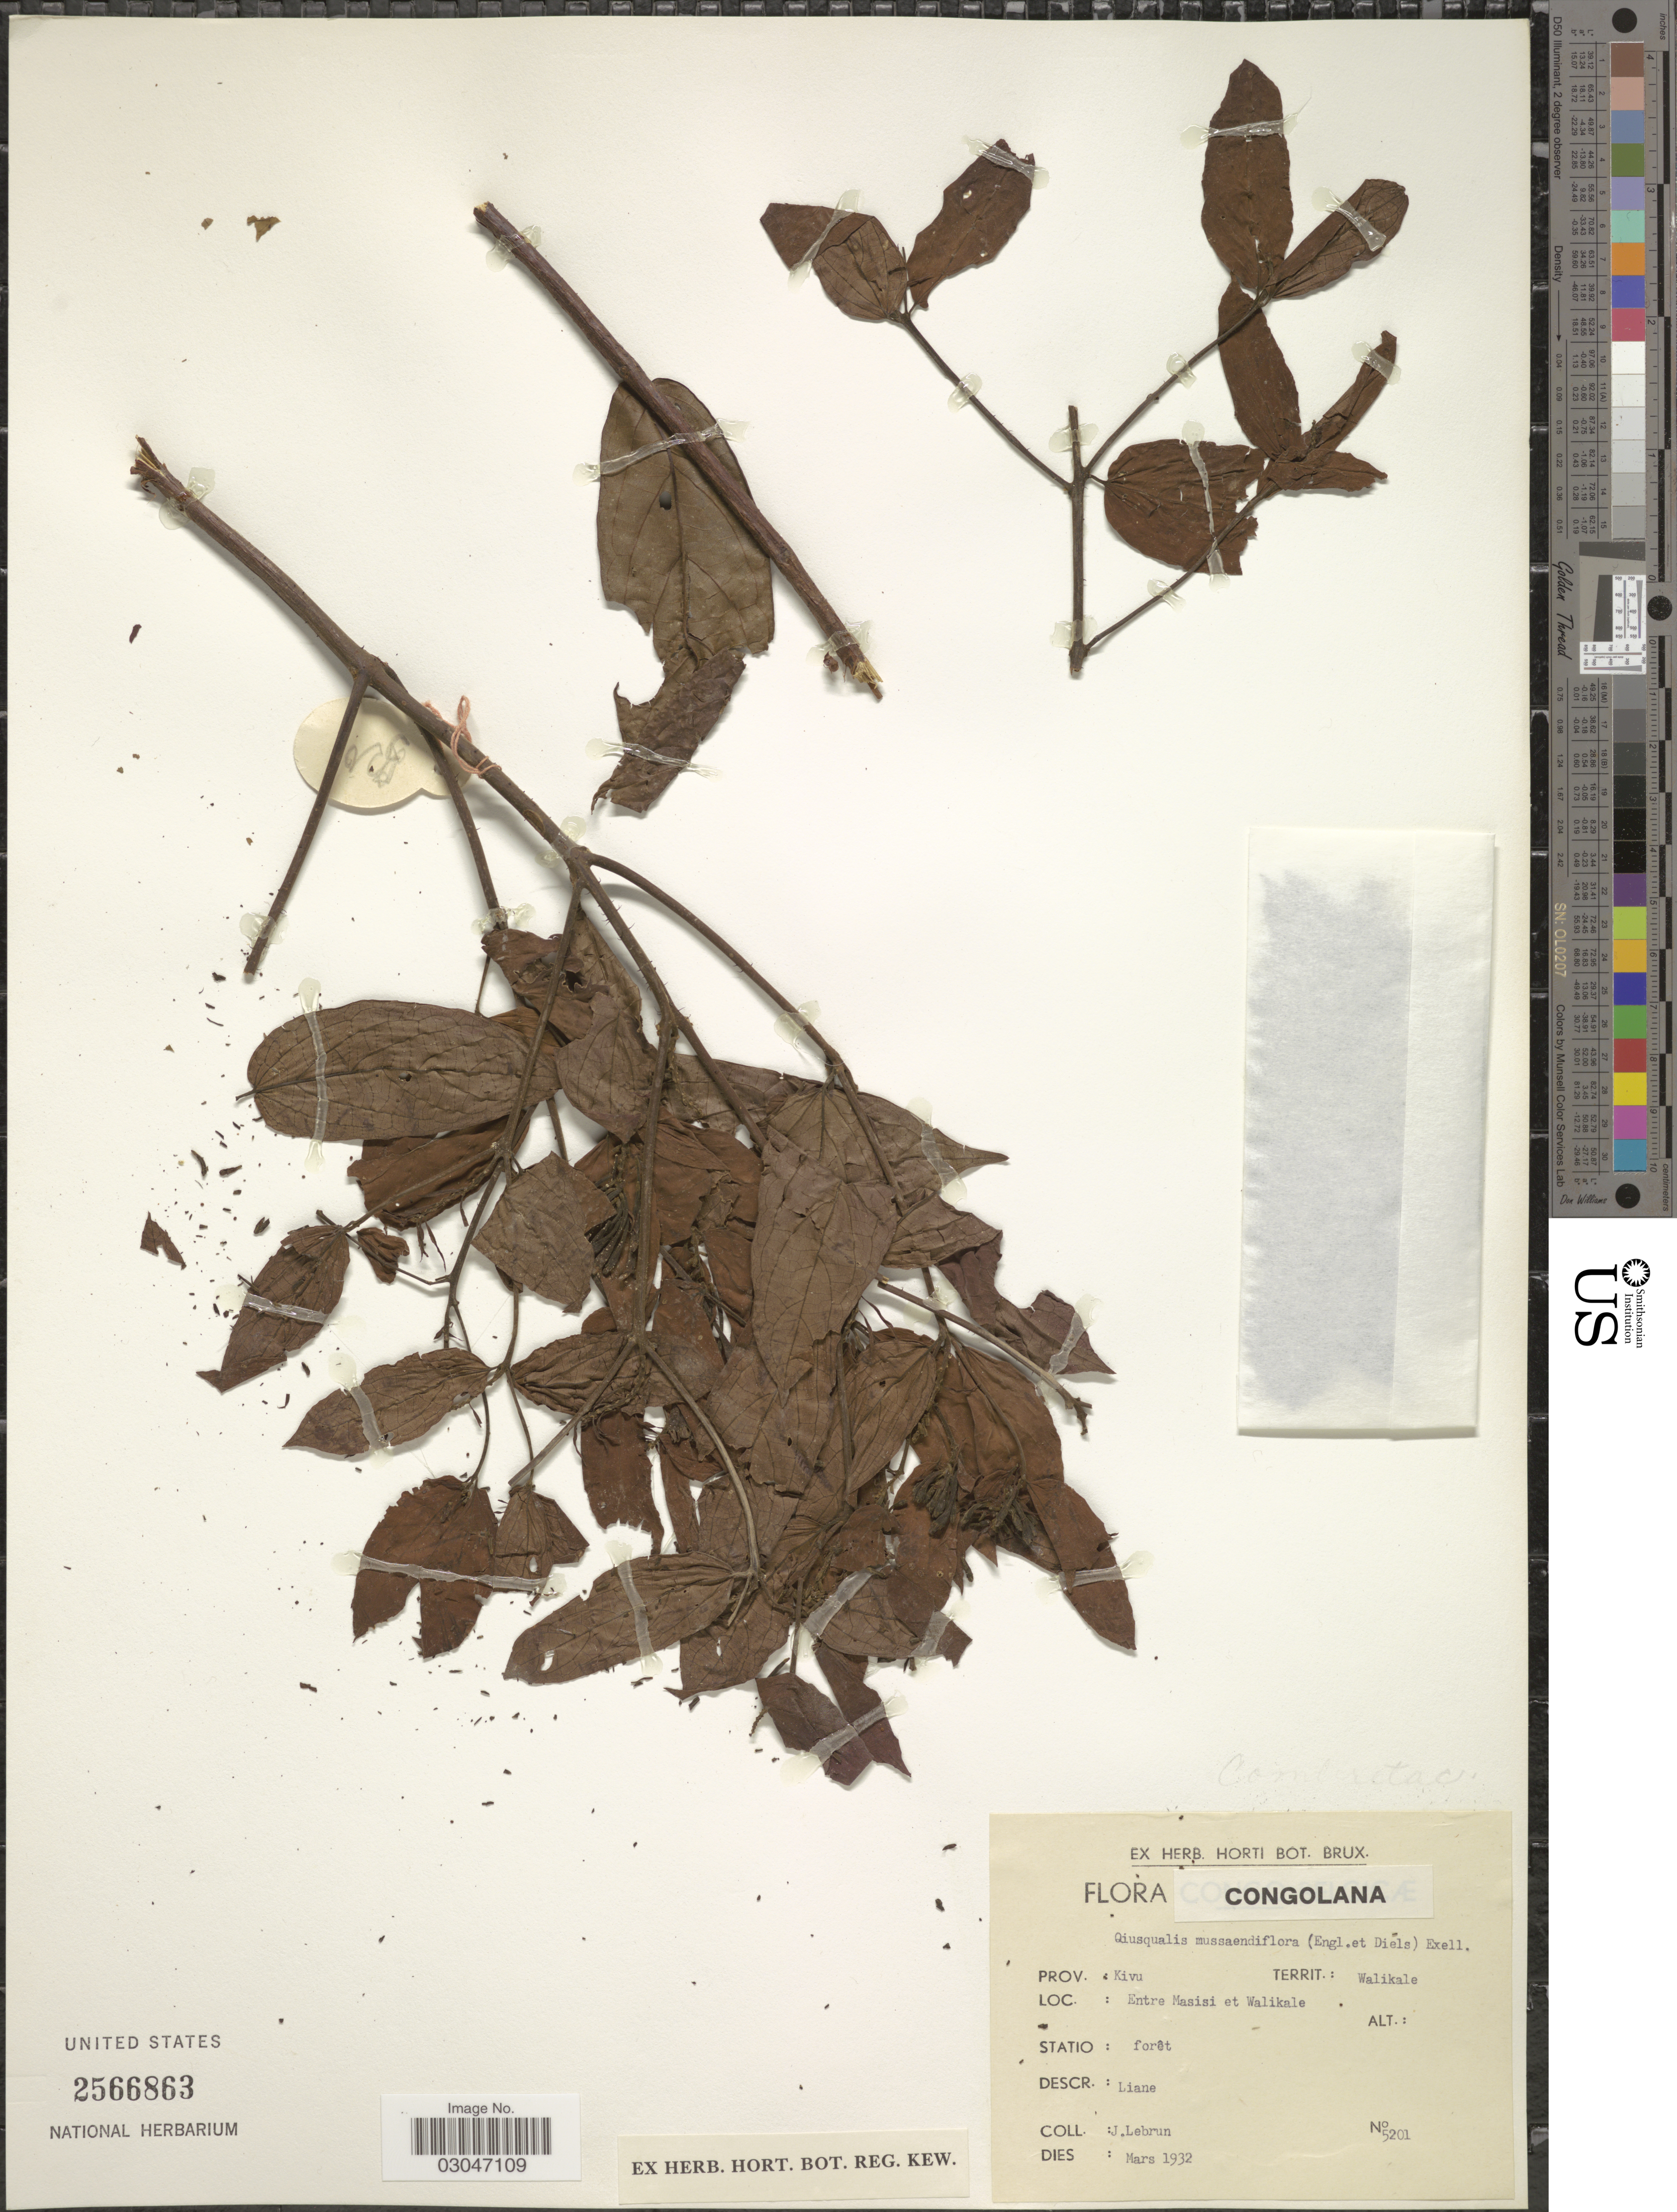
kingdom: Plantae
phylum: Tracheophyta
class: Magnoliopsida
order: Myrtales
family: Combretaceae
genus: Combretum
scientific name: Combretum mussaendiflorum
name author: Engl. & Diels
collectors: J. A. Lebrun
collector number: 5201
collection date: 1921-03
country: Congo, Democratic Republic of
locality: Congolana, Prov.: Kivu, Territ.: Walikale, Entre Masisi et Walikale.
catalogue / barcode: US 2566863